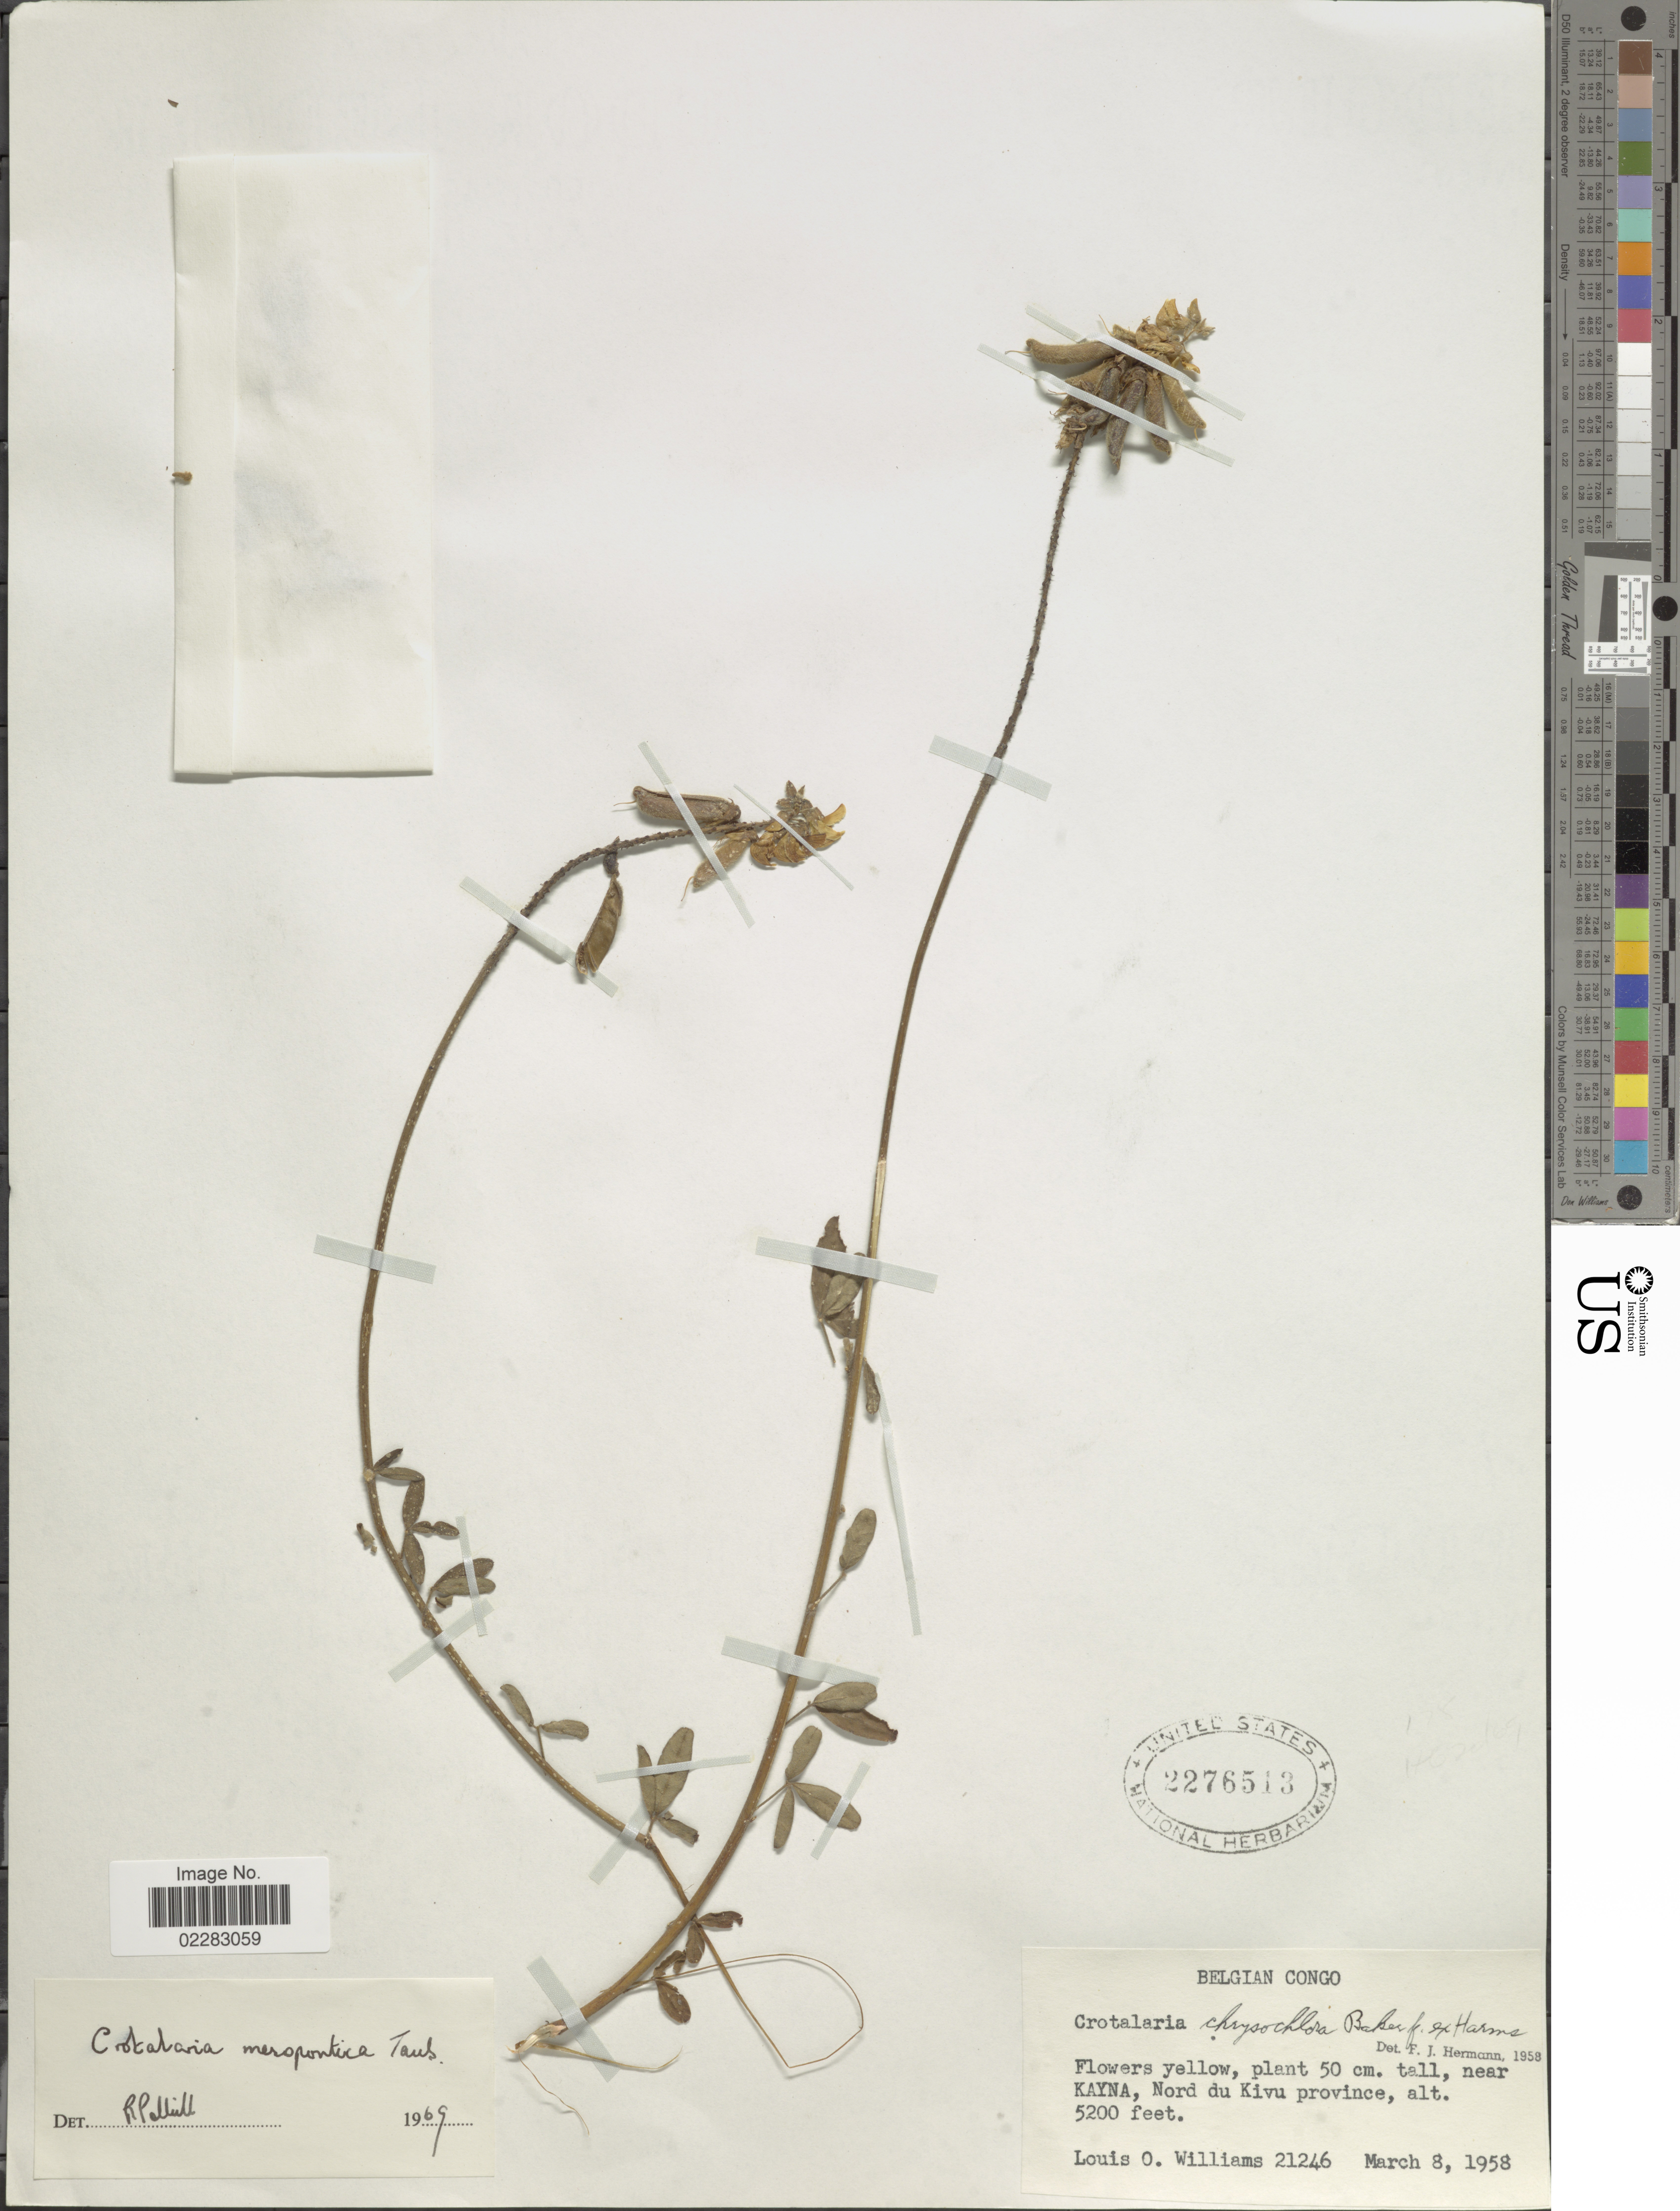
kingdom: Plantae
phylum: Tracheophyta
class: Magnoliopsida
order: Fabales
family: Fabaceae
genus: Crotalaria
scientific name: Crotalaria mesopontica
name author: Taub.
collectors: L. O. Williams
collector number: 21246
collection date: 1958-03-08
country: Congo, Democratic Republic of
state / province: Nord-Kivu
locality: Near Kayna.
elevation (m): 1585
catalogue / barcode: US 2276513